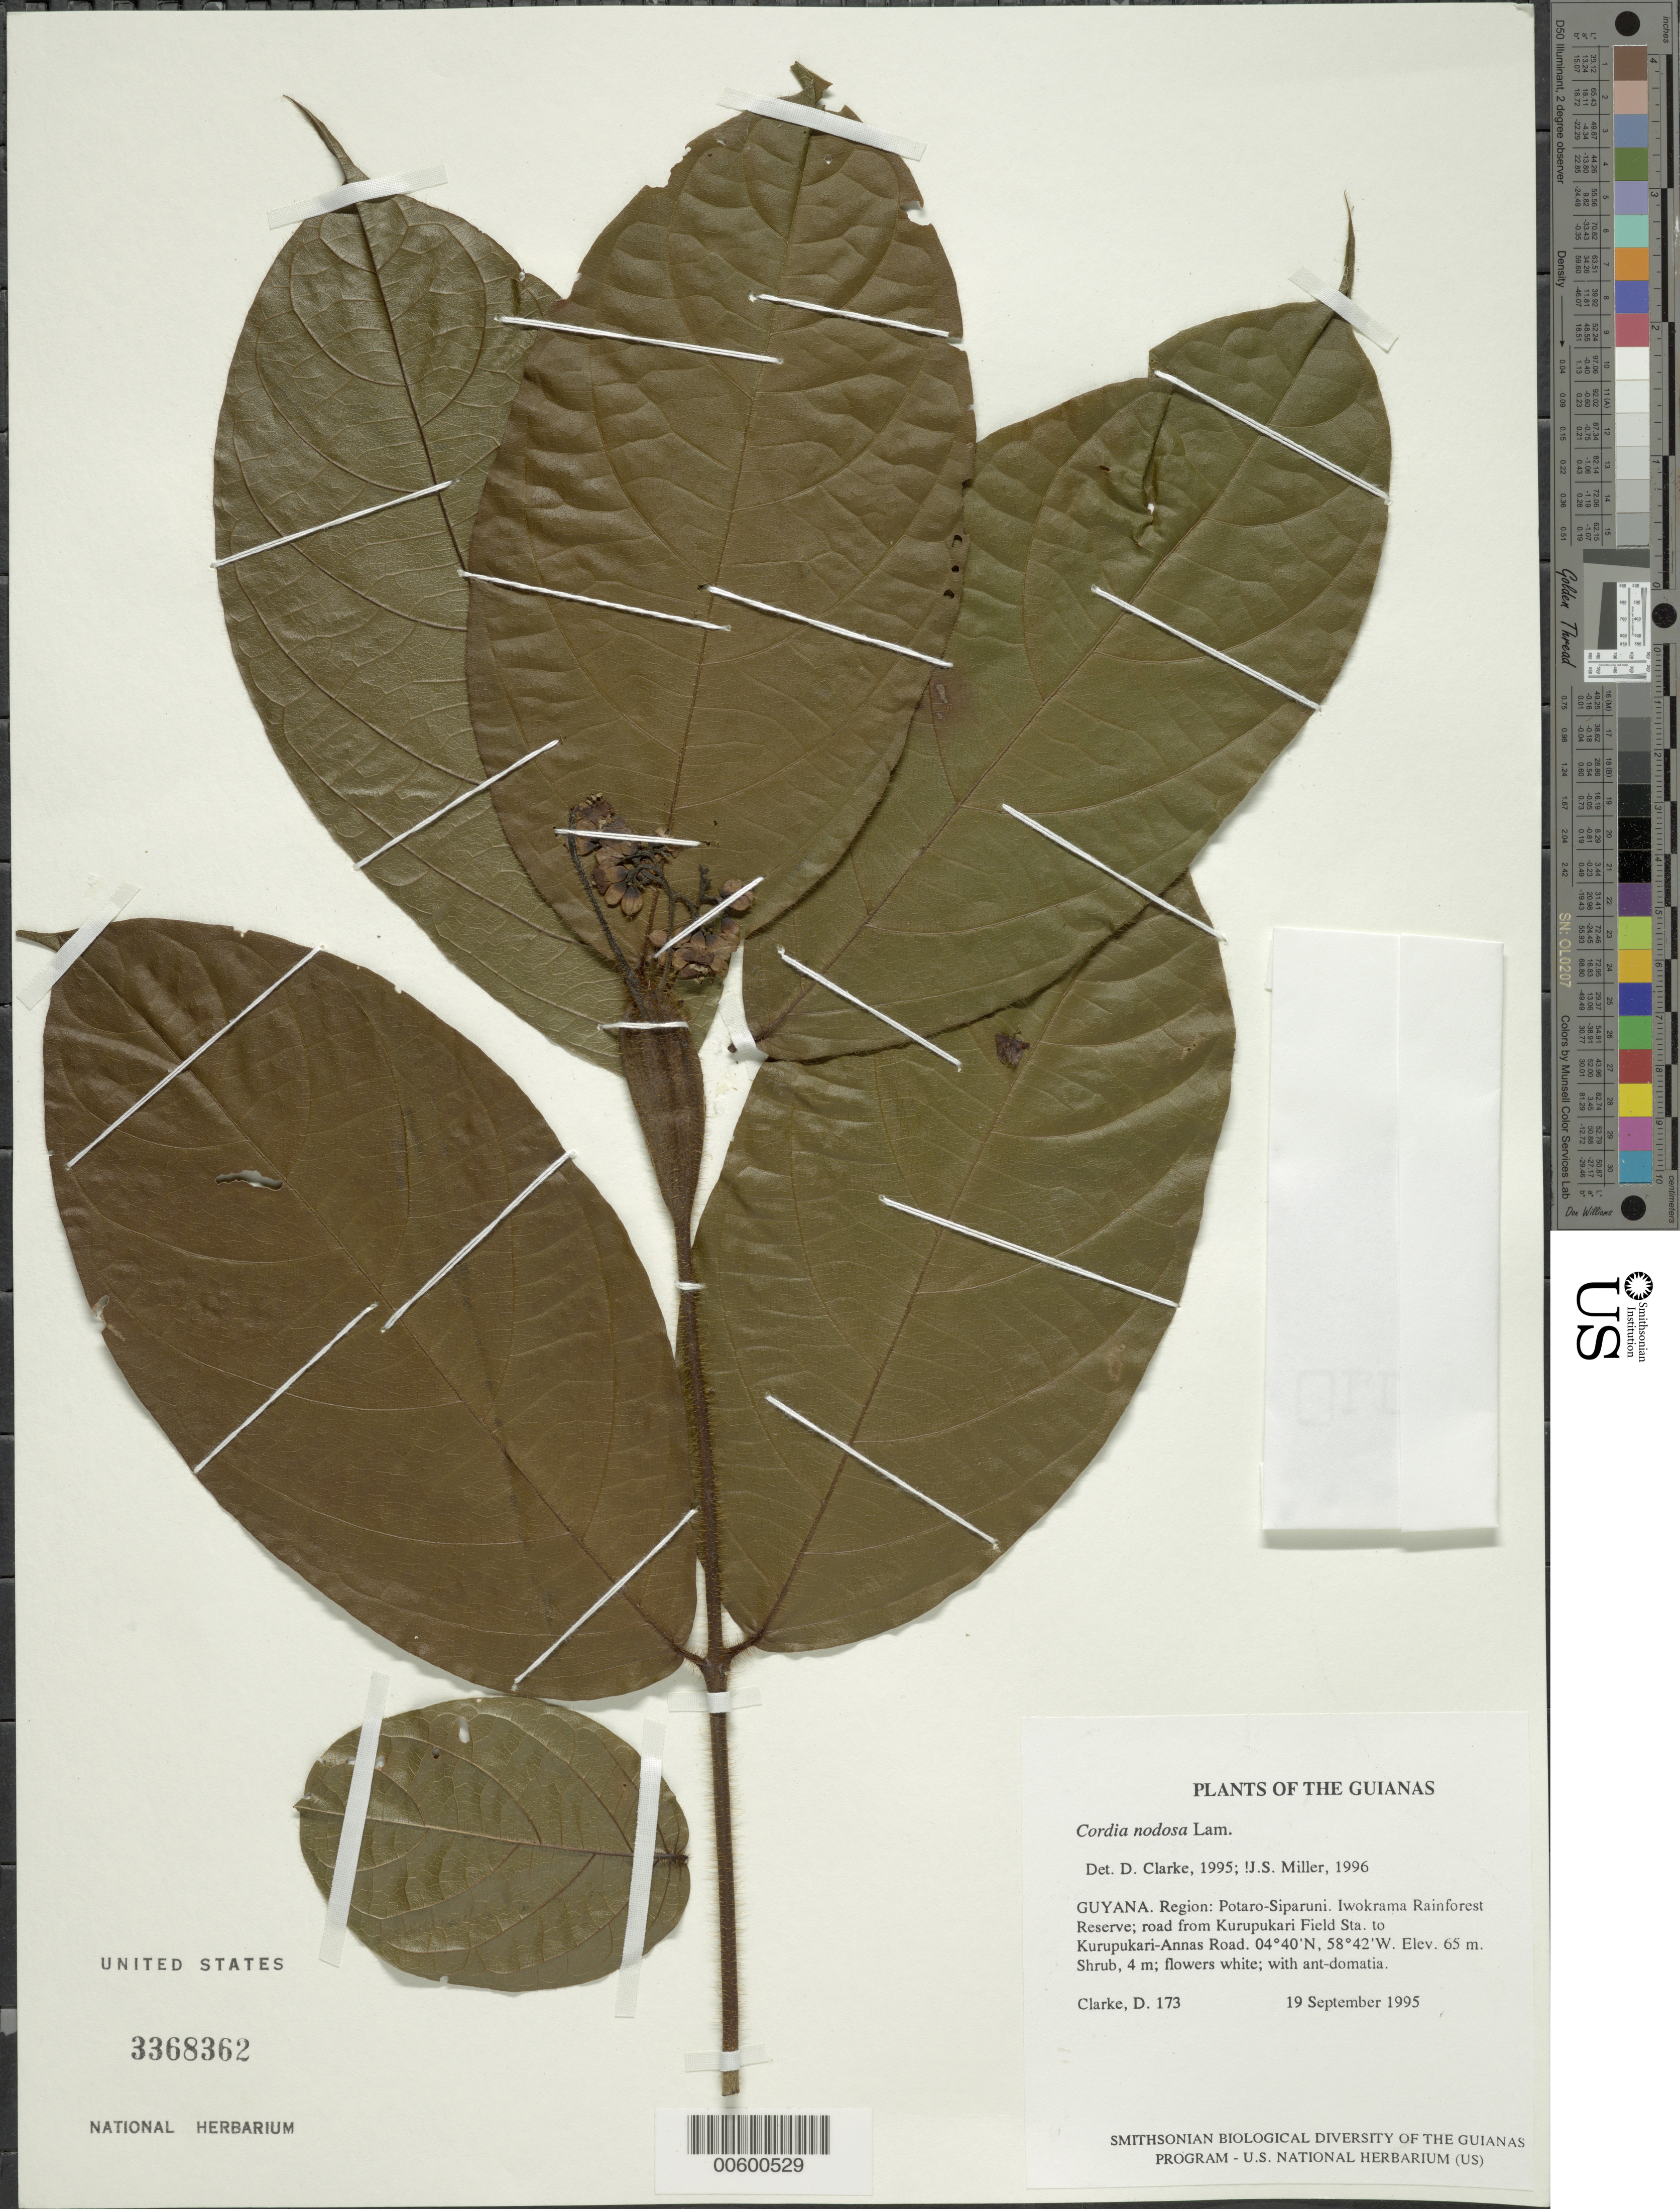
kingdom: Plantae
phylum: Tracheophyta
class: Magnoliopsida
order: Boraginales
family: Cordiaceae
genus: Cordia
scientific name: Cordia nodosa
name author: Lam.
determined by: Miller, James S., (MO), Missouri Botanical Garden (UNITED STATES)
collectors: H. D. Clarke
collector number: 173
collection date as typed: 19 September 1995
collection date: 1995-09-19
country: Guyana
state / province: Potaro-Siparuni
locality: Iwokrama Rainforest Reserve; road from Kurupukari Field Sta. to Kurupukari-Annas Road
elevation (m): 65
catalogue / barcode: US 3368362